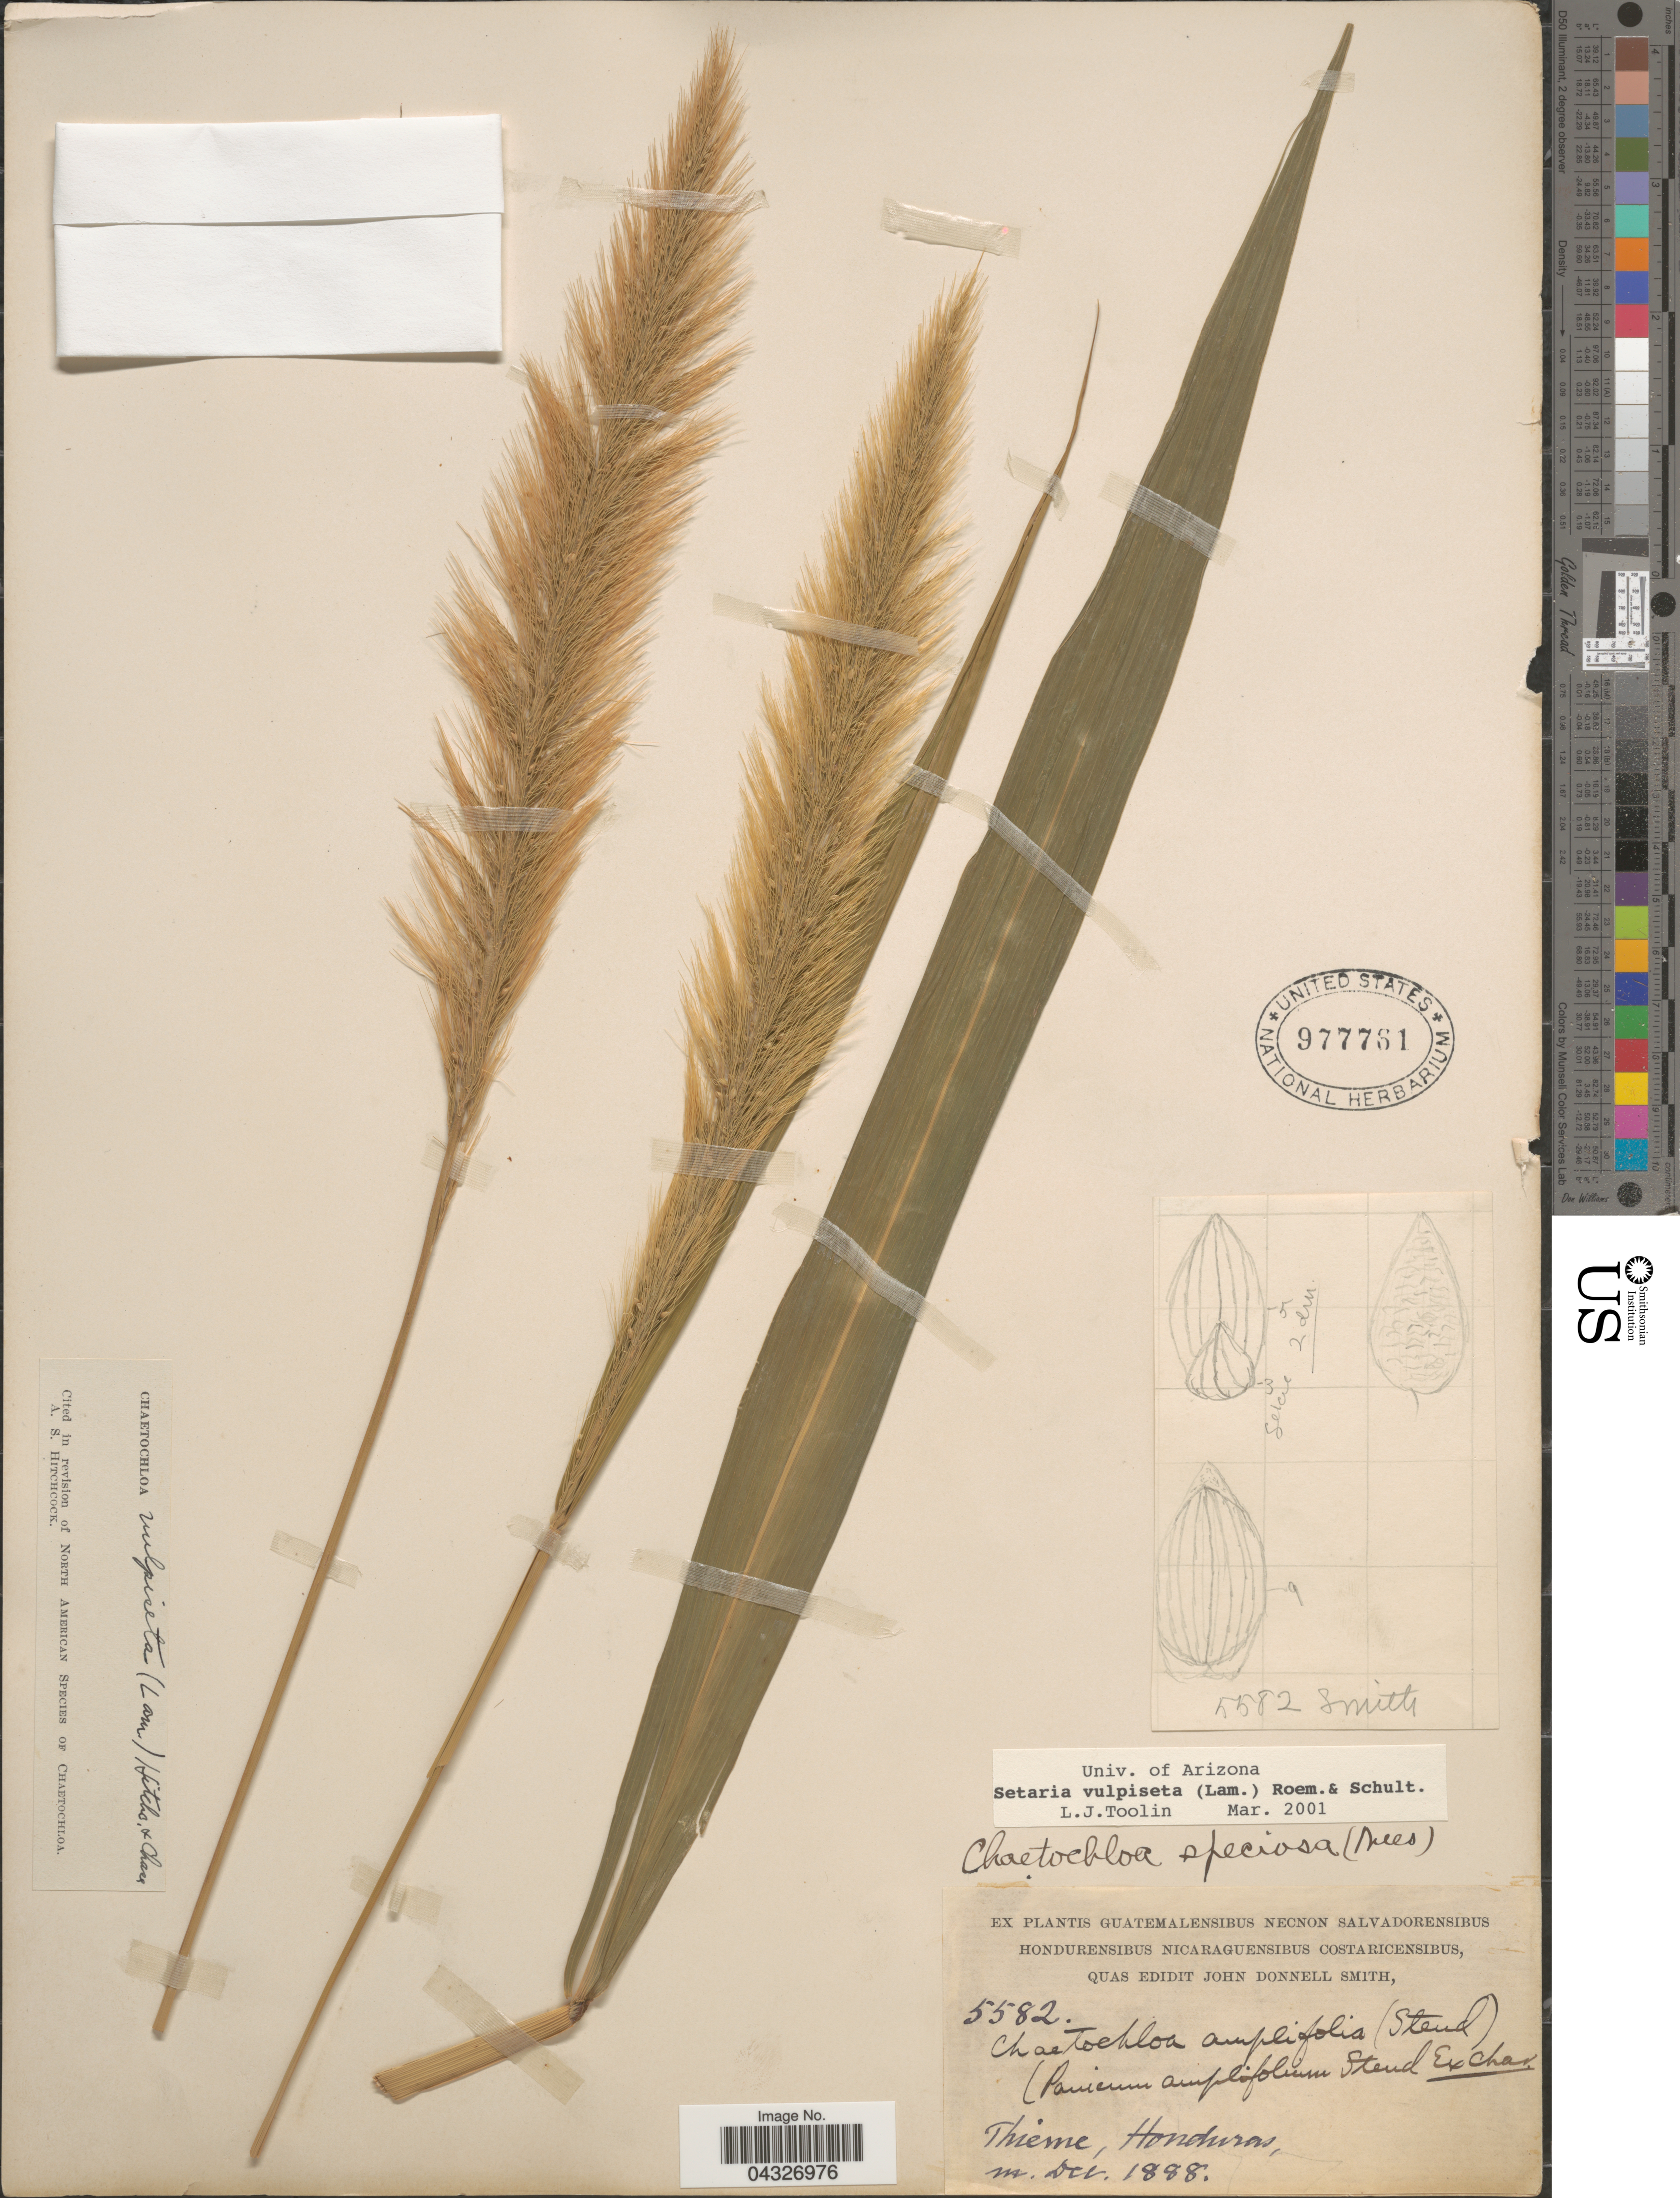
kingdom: Plantae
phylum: Tracheophyta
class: Liliopsida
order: Poales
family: Poaceae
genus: Setaria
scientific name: Setaria vulpiseta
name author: (Lam.) Roem. & Schult.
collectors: Thieme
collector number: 5582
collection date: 1888-10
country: Honduras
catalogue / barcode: US 977761